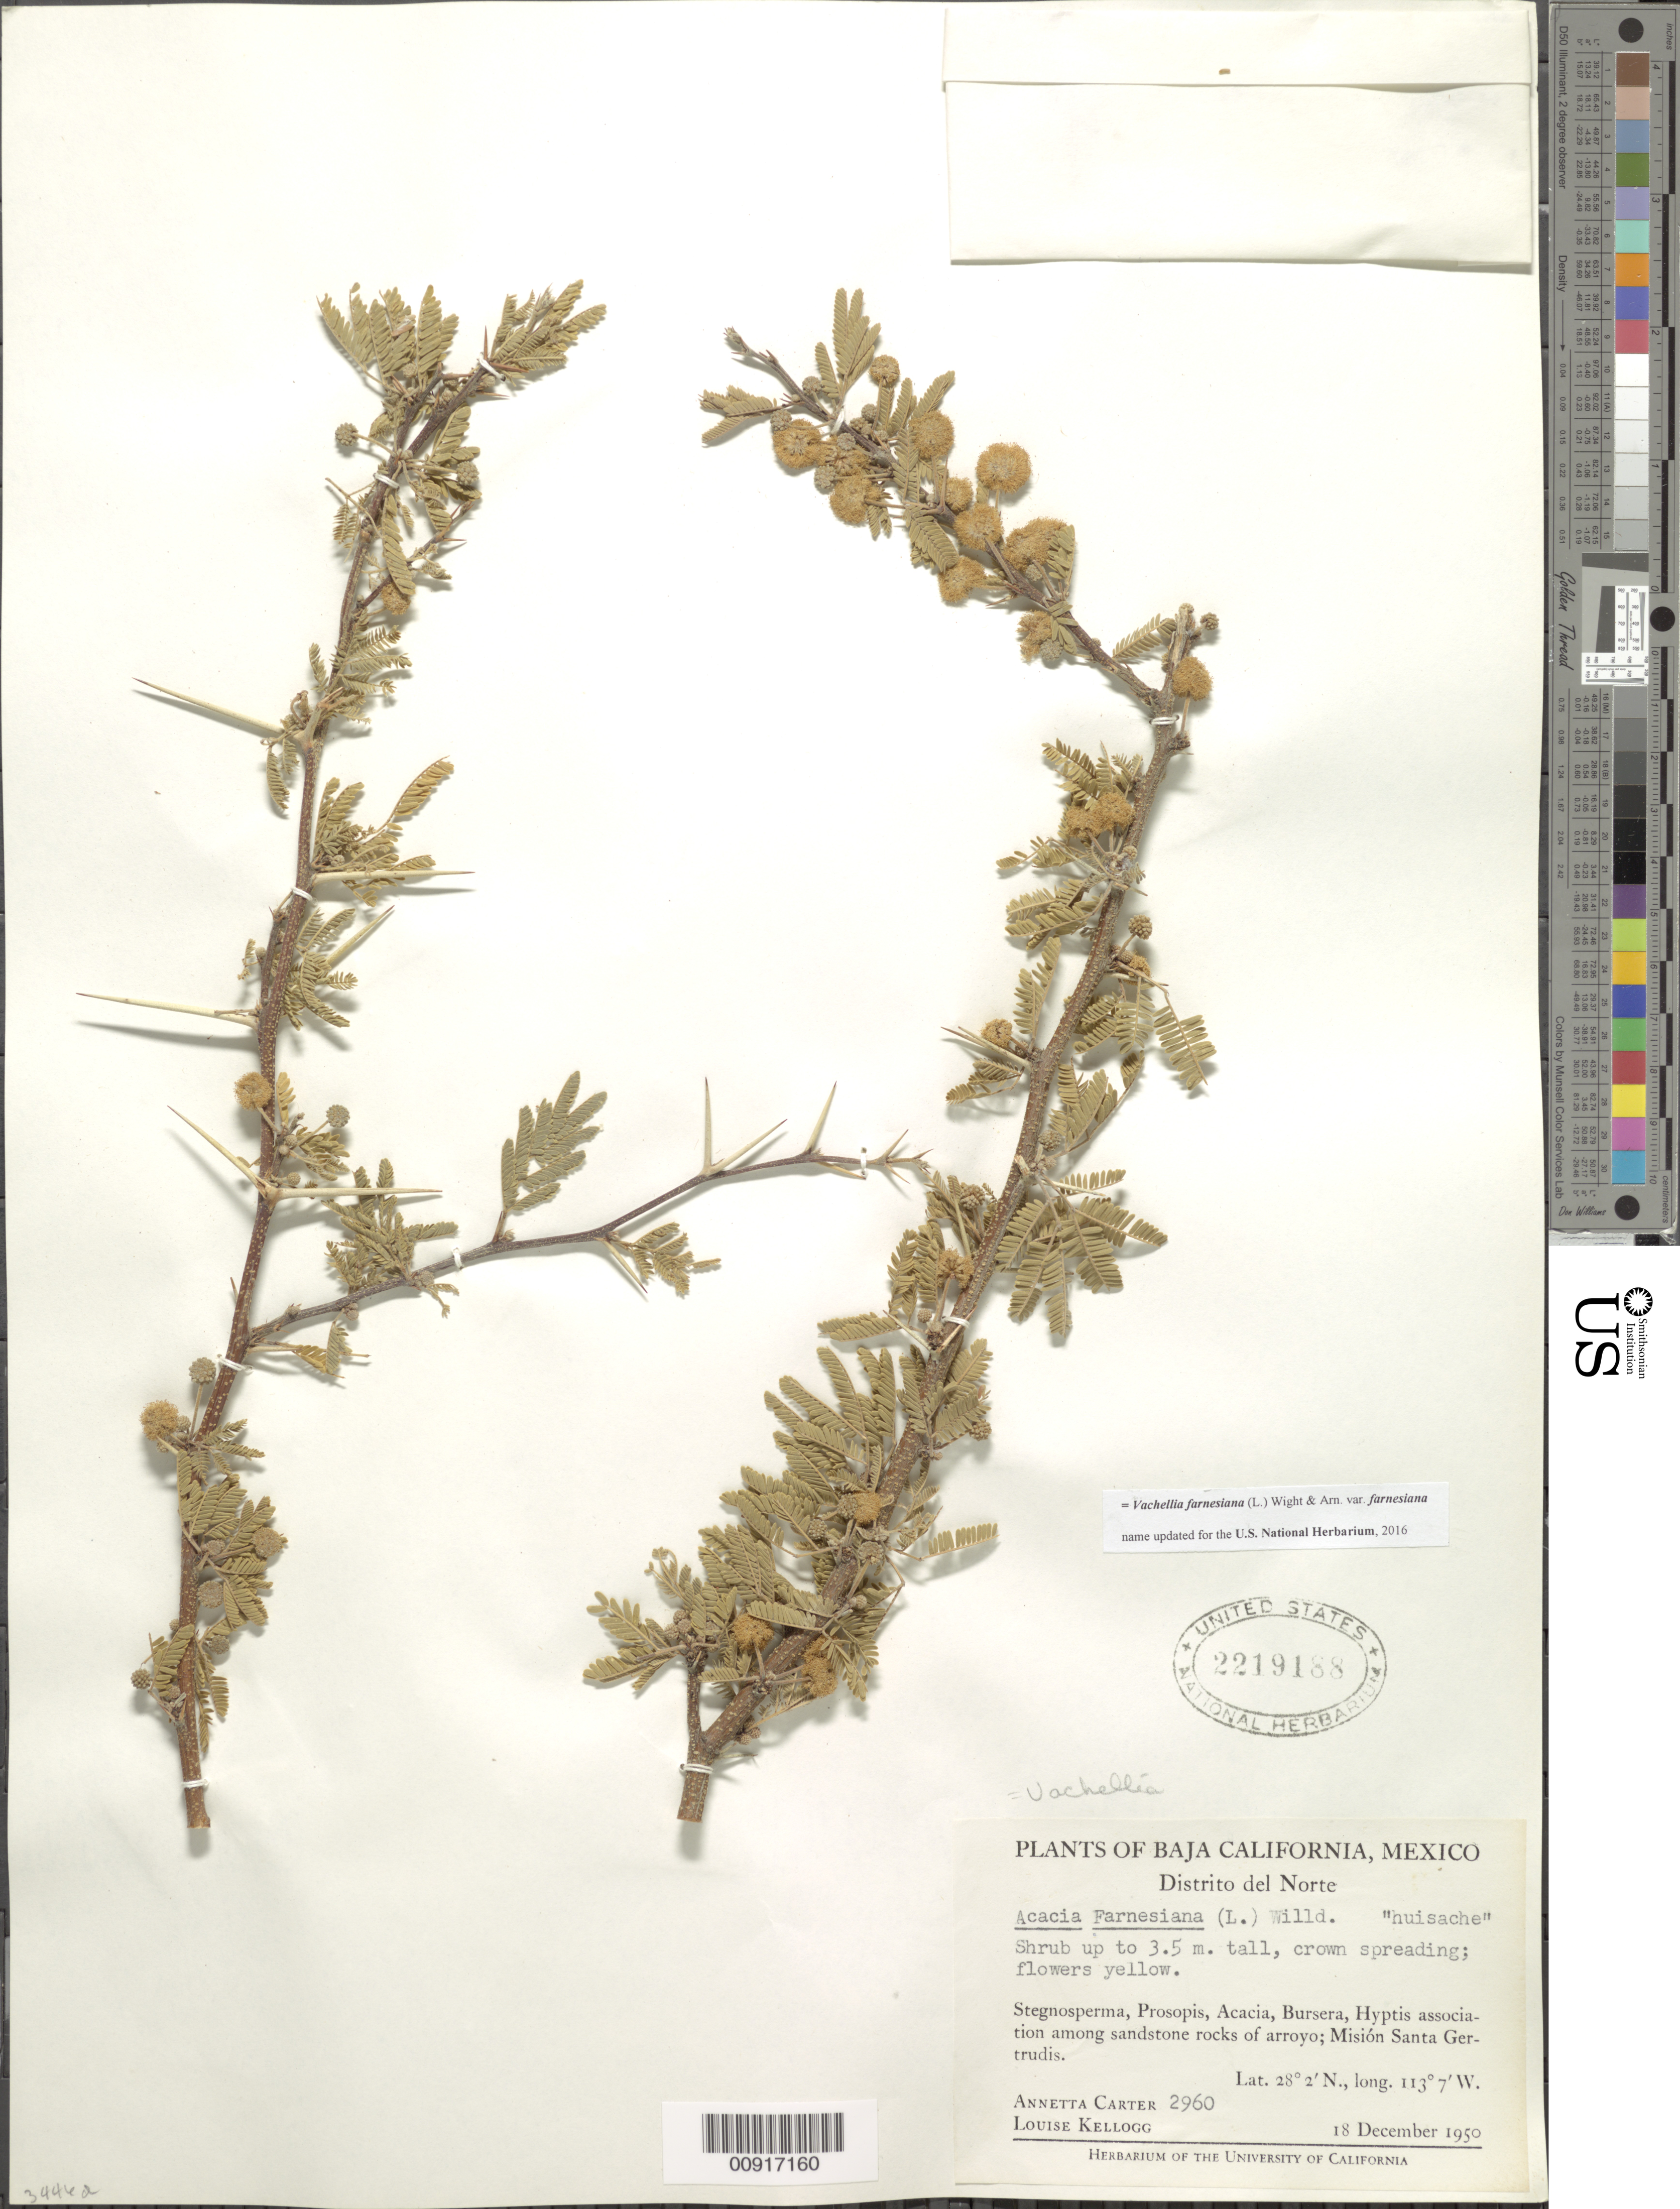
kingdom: Plantae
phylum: Tracheophyta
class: Magnoliopsida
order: Fabales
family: Fabaceae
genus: Vachellia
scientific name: Vachellia farnesiana var. farnesiana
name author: (L.) Wight & Arn.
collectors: A. Carter & L. Kellogg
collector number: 2960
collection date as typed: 18 Dec 1950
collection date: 1950-12-18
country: Mexico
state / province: Baja California Norte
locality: Misión Santa Gertrudis, Baja California Distrito del Norte.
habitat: Stegnosperma, Prosopis, Acacia, Bursera, Hyptis association among sandstone rocks of arroyo.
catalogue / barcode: US 2219188